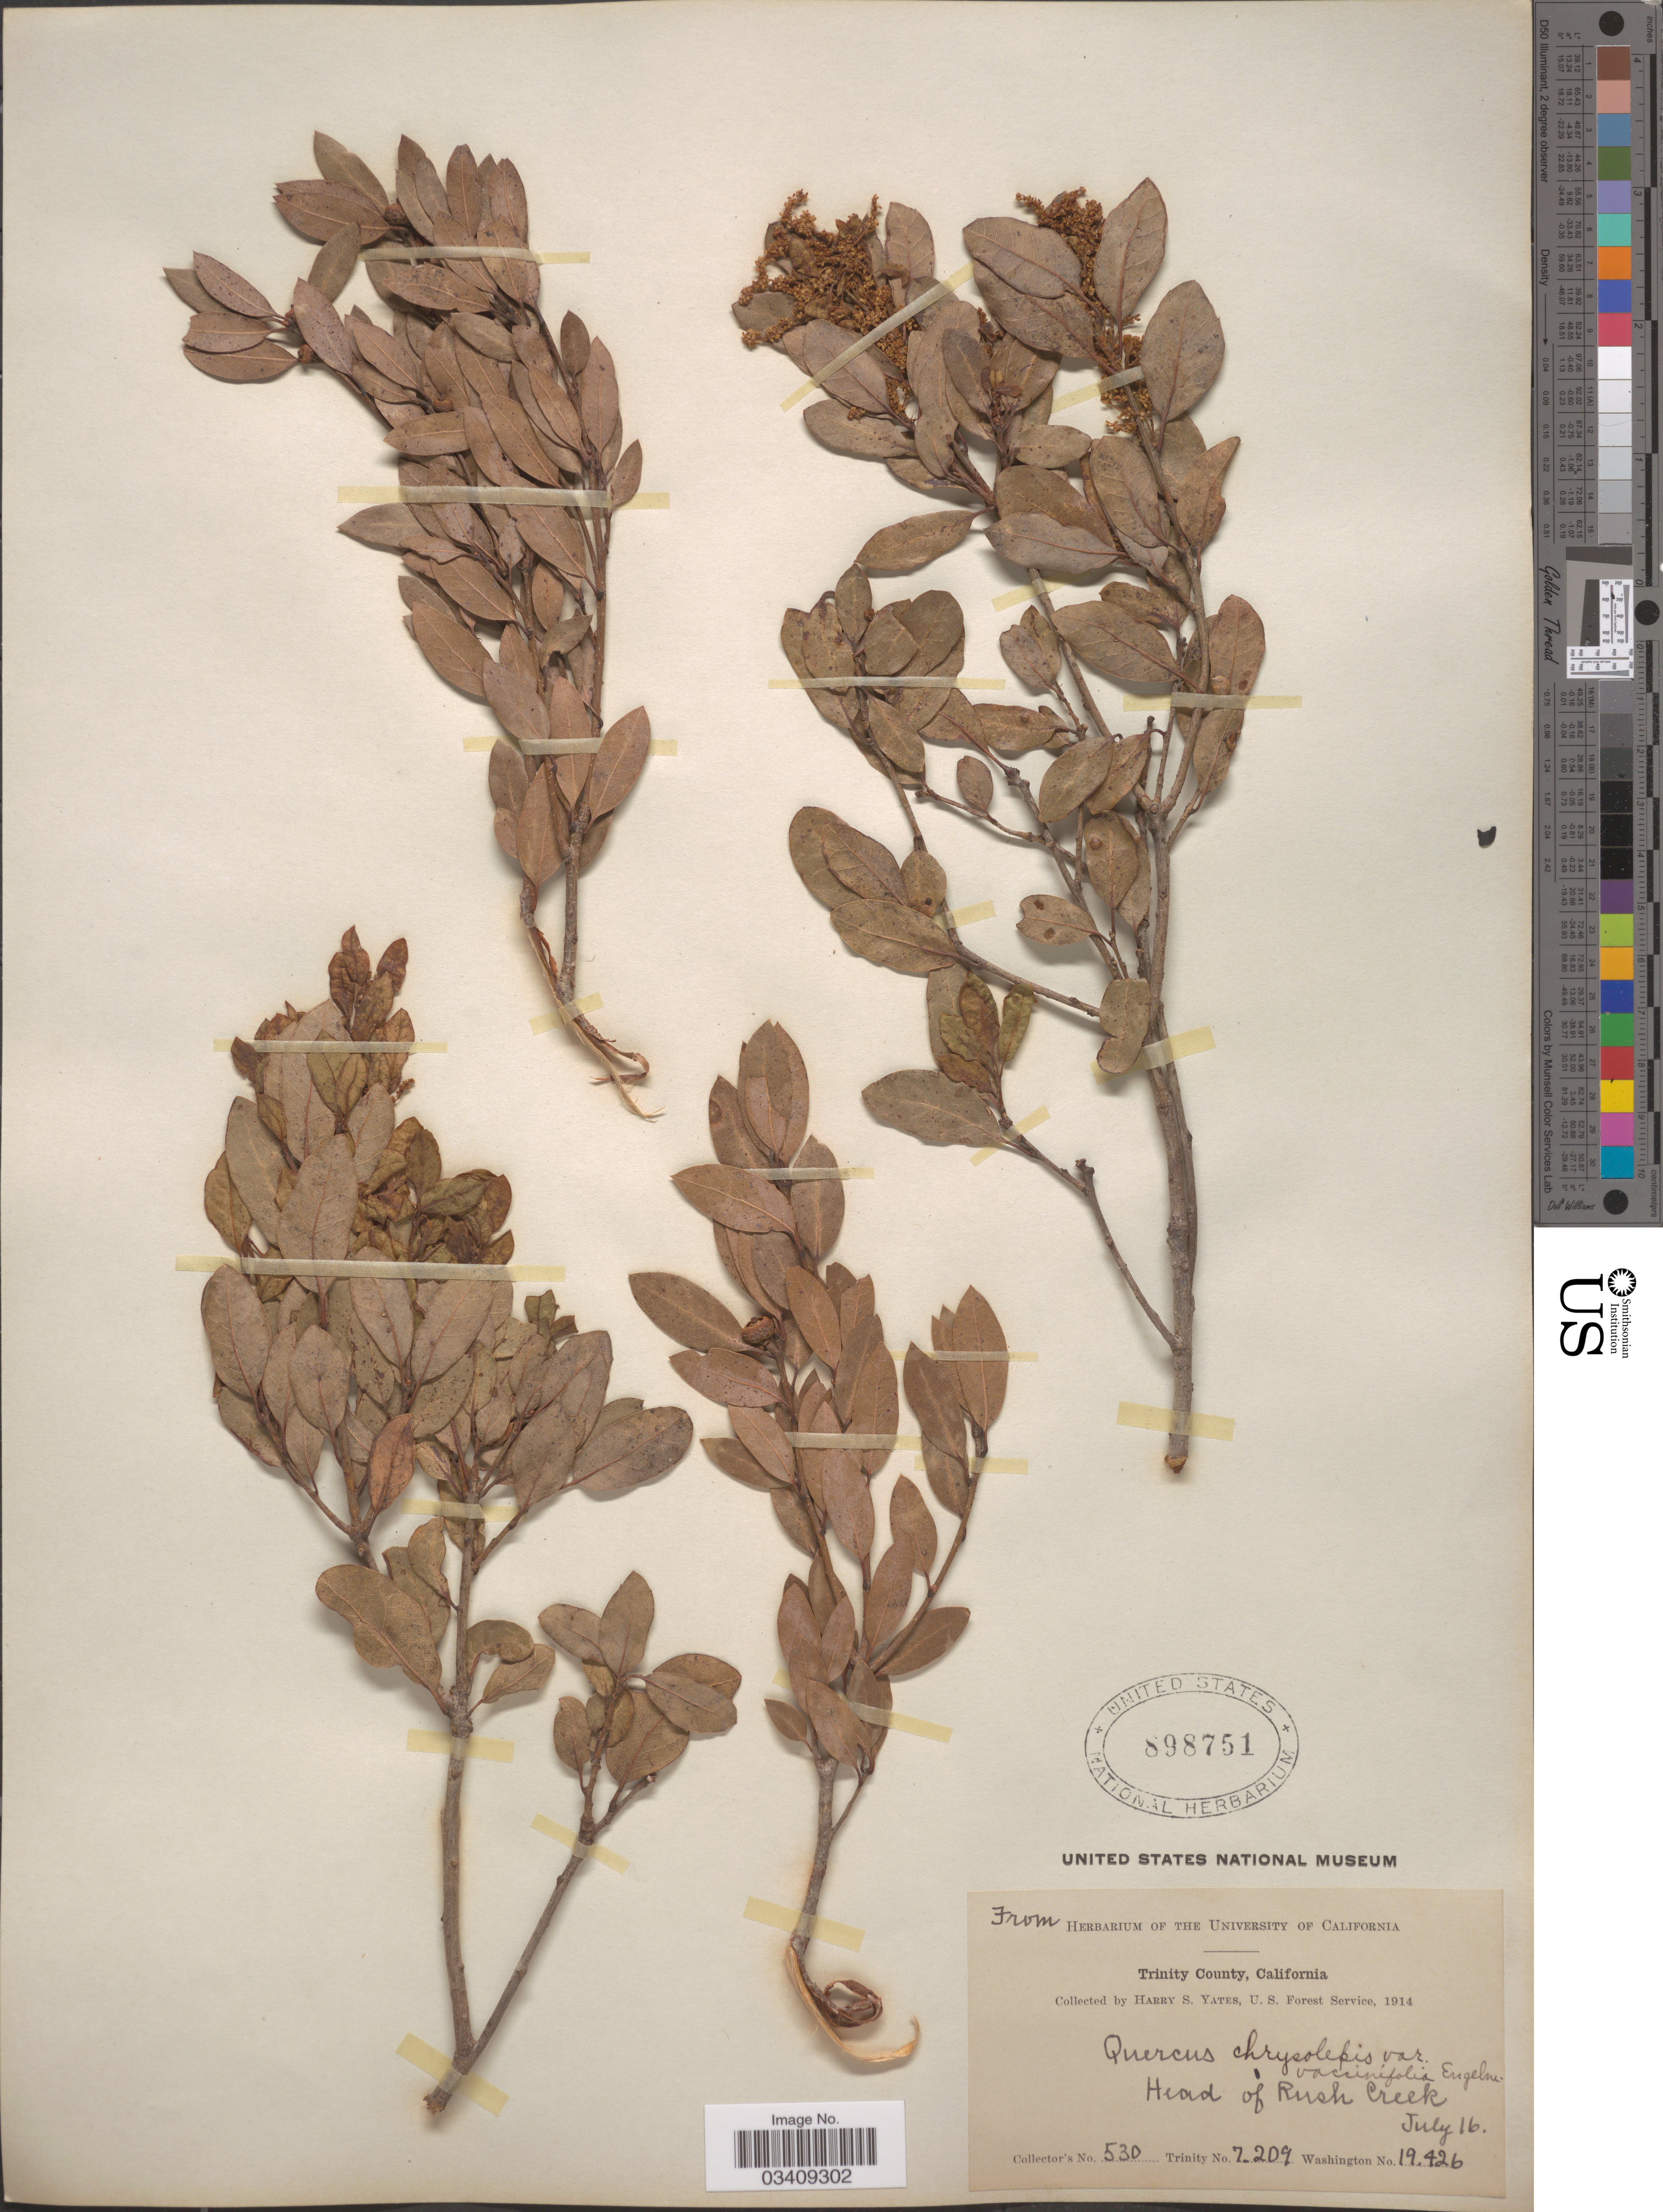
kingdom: Plantae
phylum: Tracheophyta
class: Magnoliopsida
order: Fagales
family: Fagaceae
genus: Quercus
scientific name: Quercus aaata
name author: C.H. Müll.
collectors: H. S. Yates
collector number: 530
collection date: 1914-07-16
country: United States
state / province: California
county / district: Trinity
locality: Trinity County. Head of Rush Creek.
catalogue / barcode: US 898751